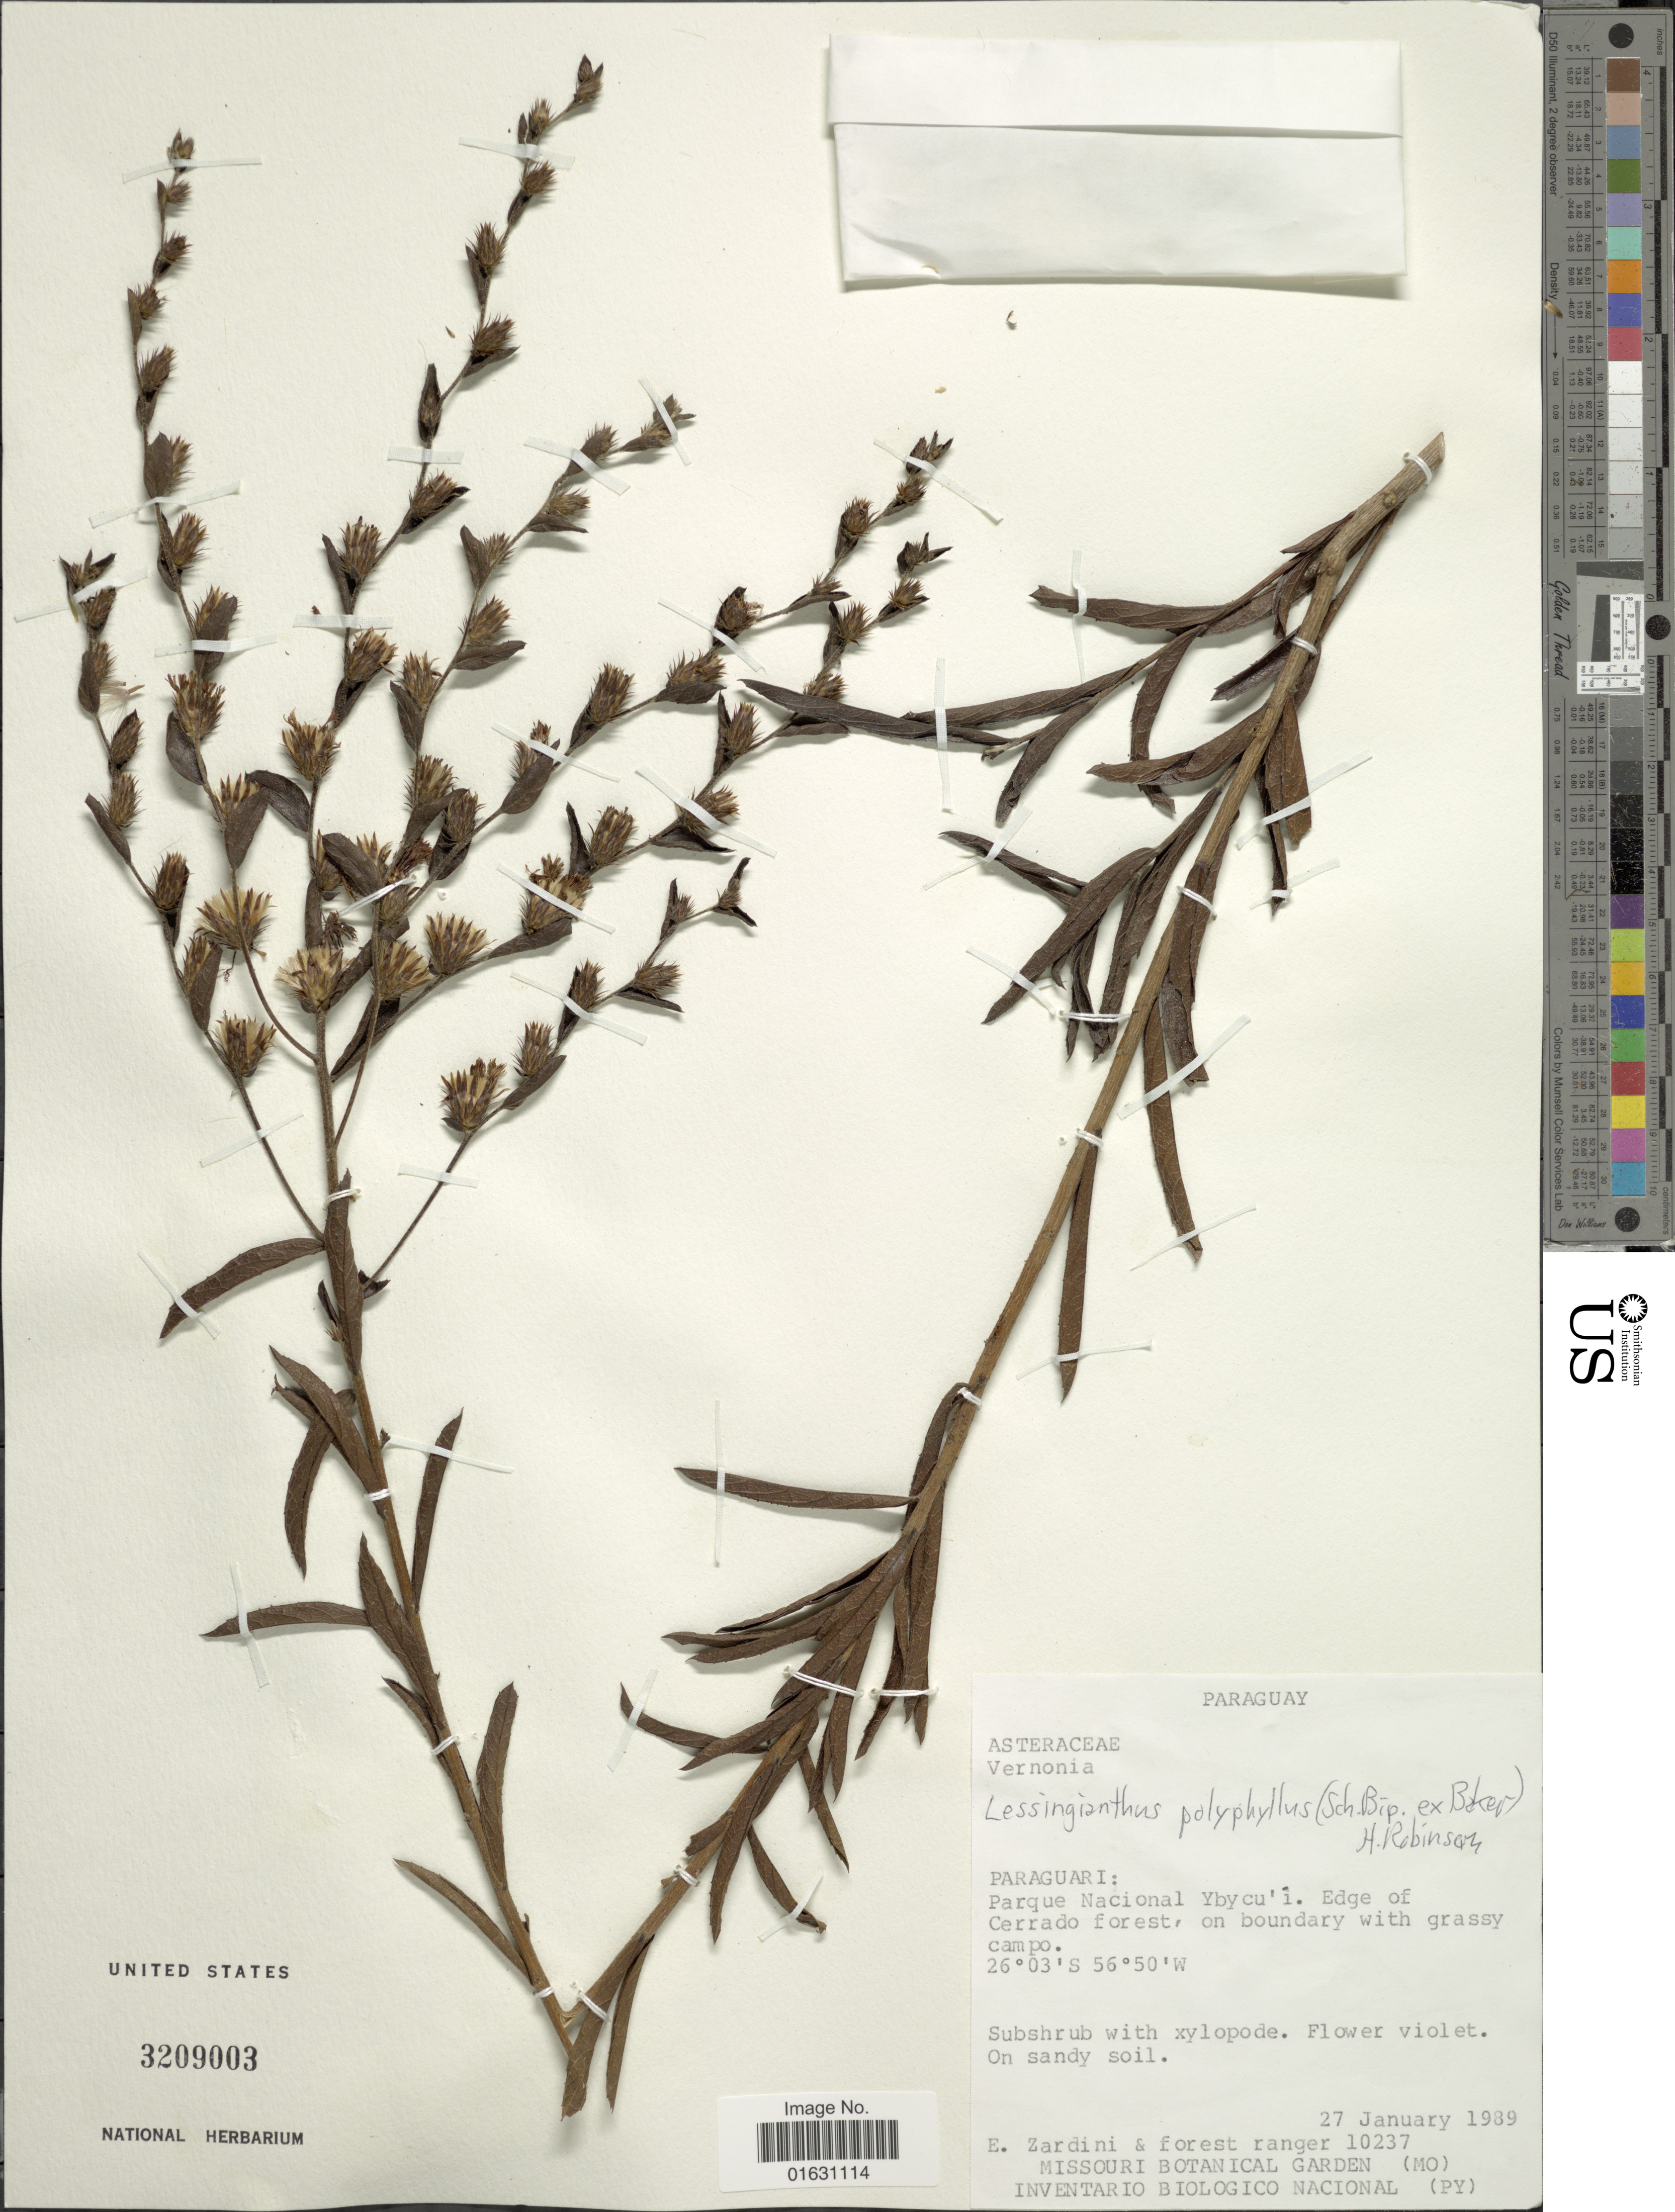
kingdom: Plantae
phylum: Tracheophyta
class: Magnoliopsida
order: Asterales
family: Asteraceae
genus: Lessingianthus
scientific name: Lessingianthus polyphyllus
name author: (Sch. Bip. ex Baker) H. Rob.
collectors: E. M. Zardini & et al.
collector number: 10237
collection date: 1989-01-27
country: Paraguay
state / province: Paraguari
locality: Paraguari, Parque Nacional Ybycu' i, edge of Cerrado forest, on boundary with grassy campo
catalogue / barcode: US 3209003